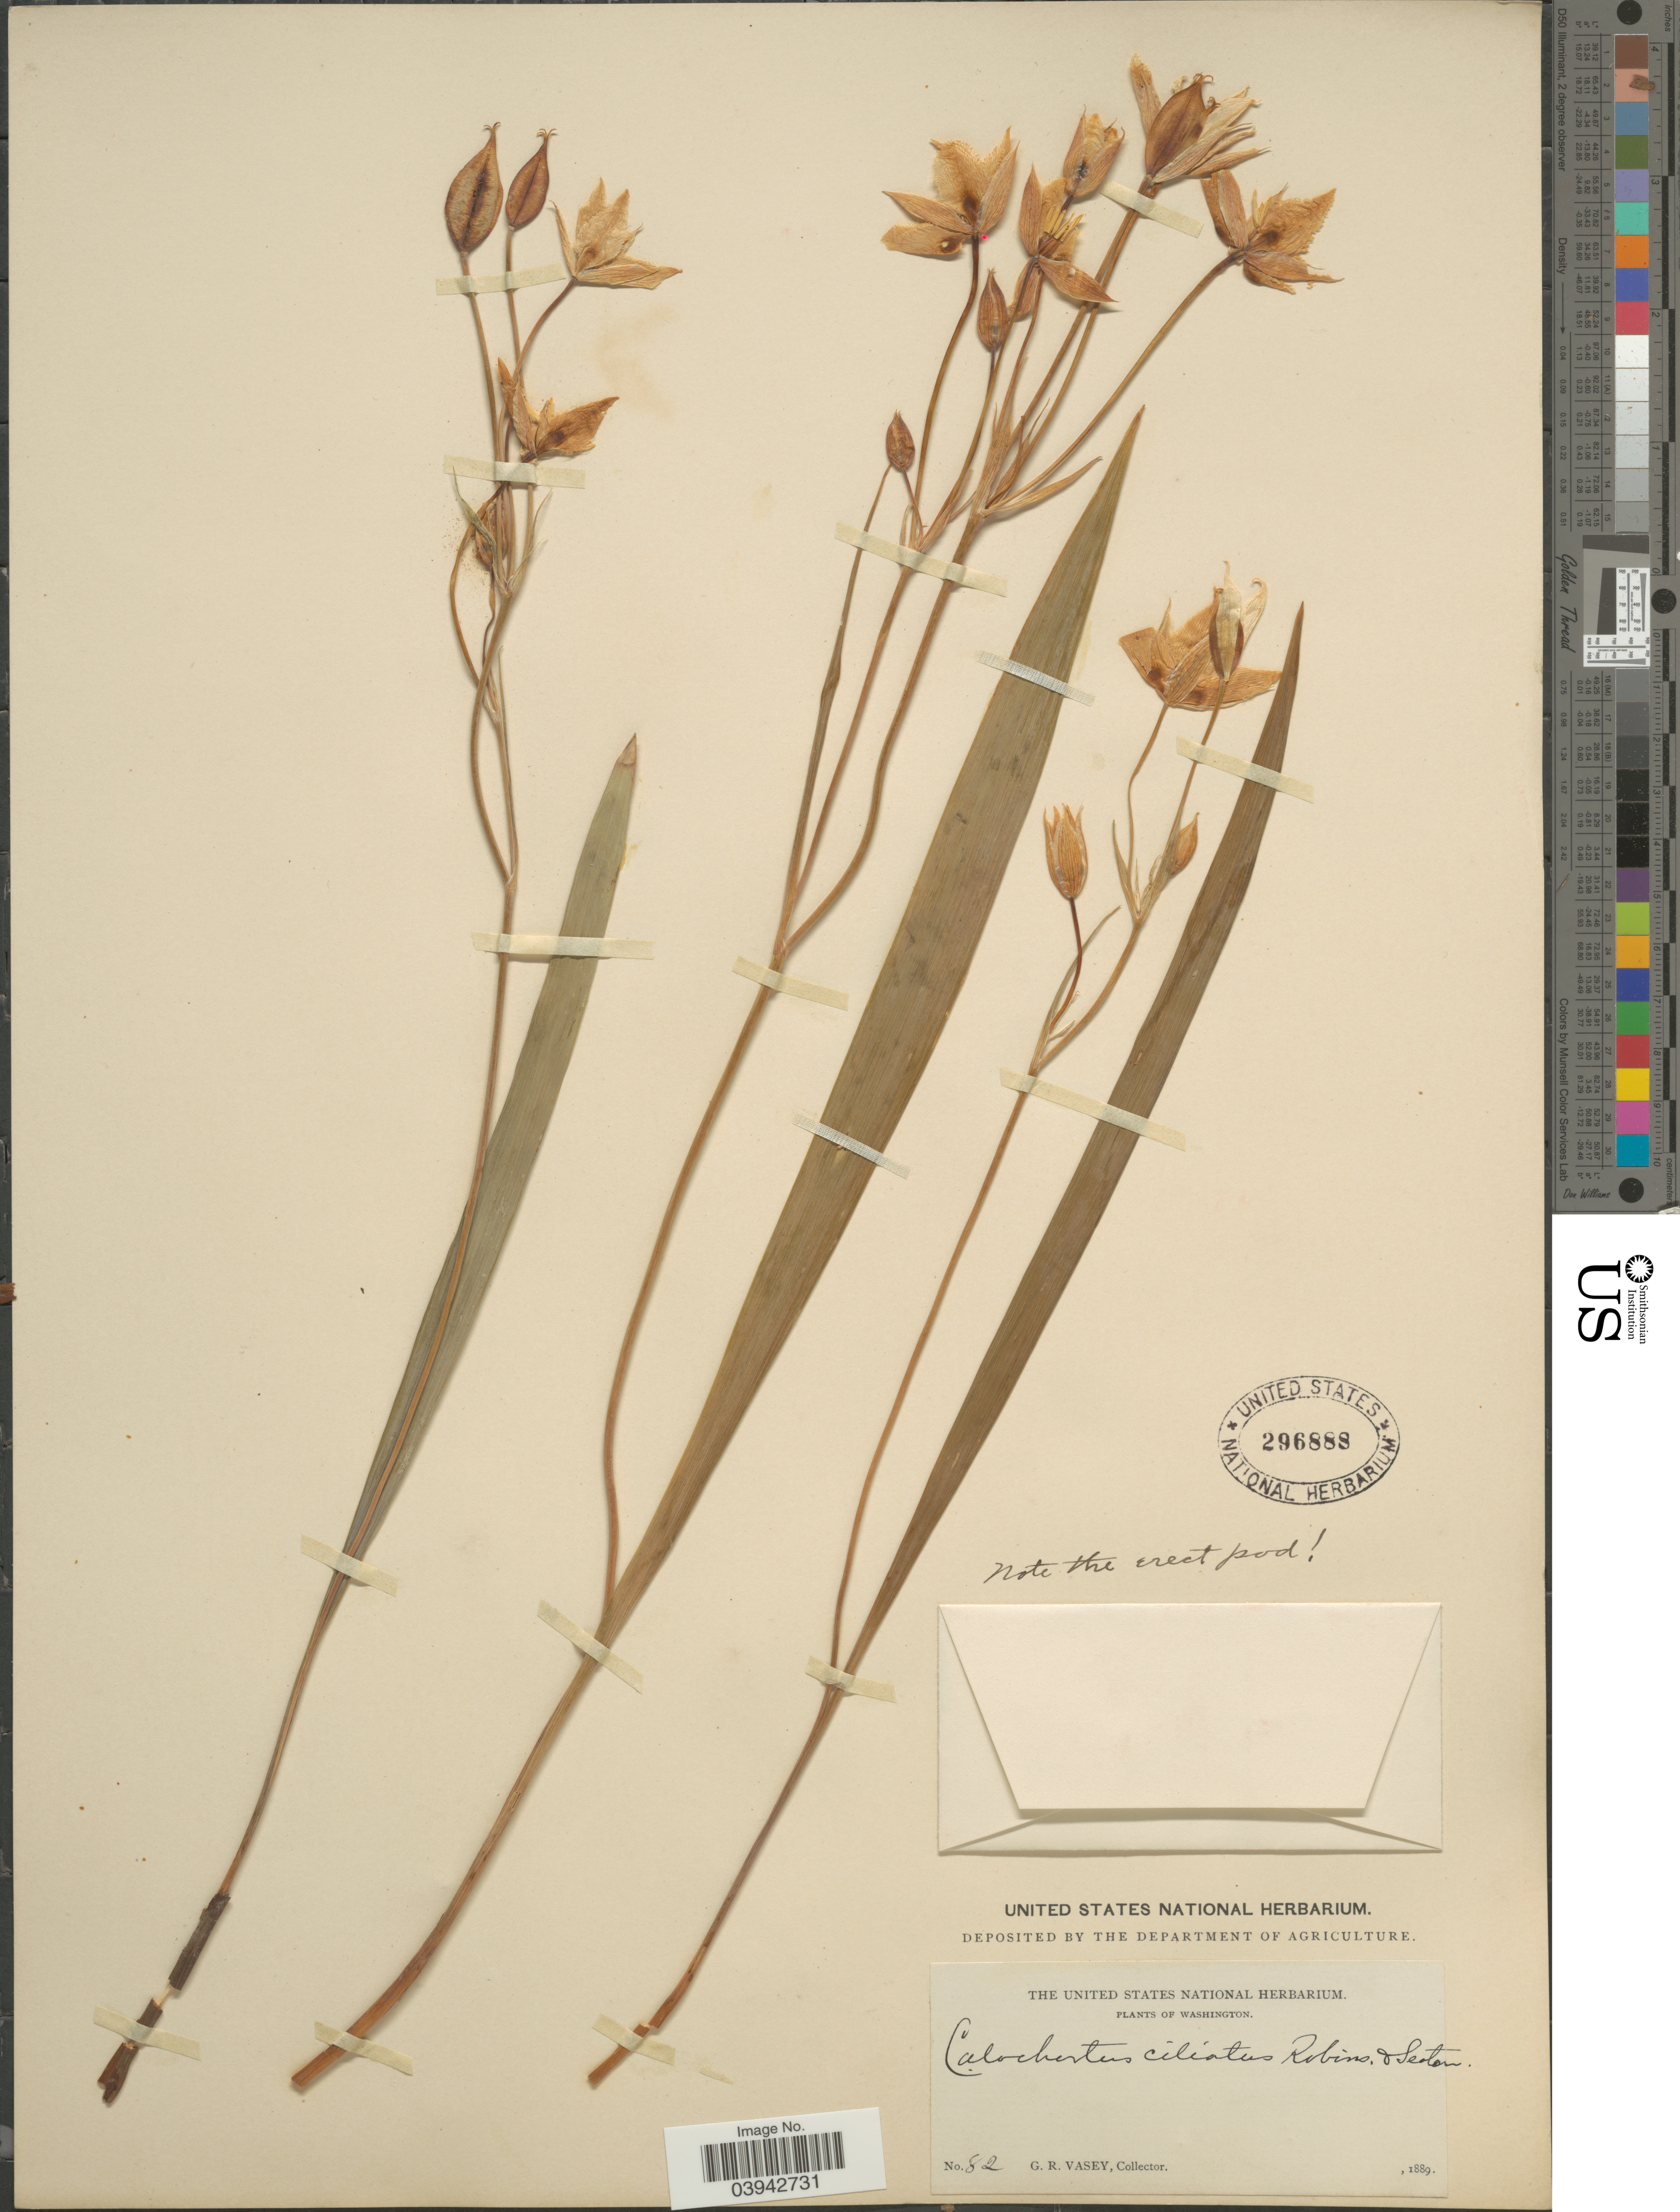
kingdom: Plantae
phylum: Tracheophyta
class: Liliopsida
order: Liliales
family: Liliaceae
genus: Calochortus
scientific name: Calochortus lyallii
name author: Baker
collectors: G. R. Vasey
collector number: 82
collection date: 1889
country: United States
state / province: Washington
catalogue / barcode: US 296888